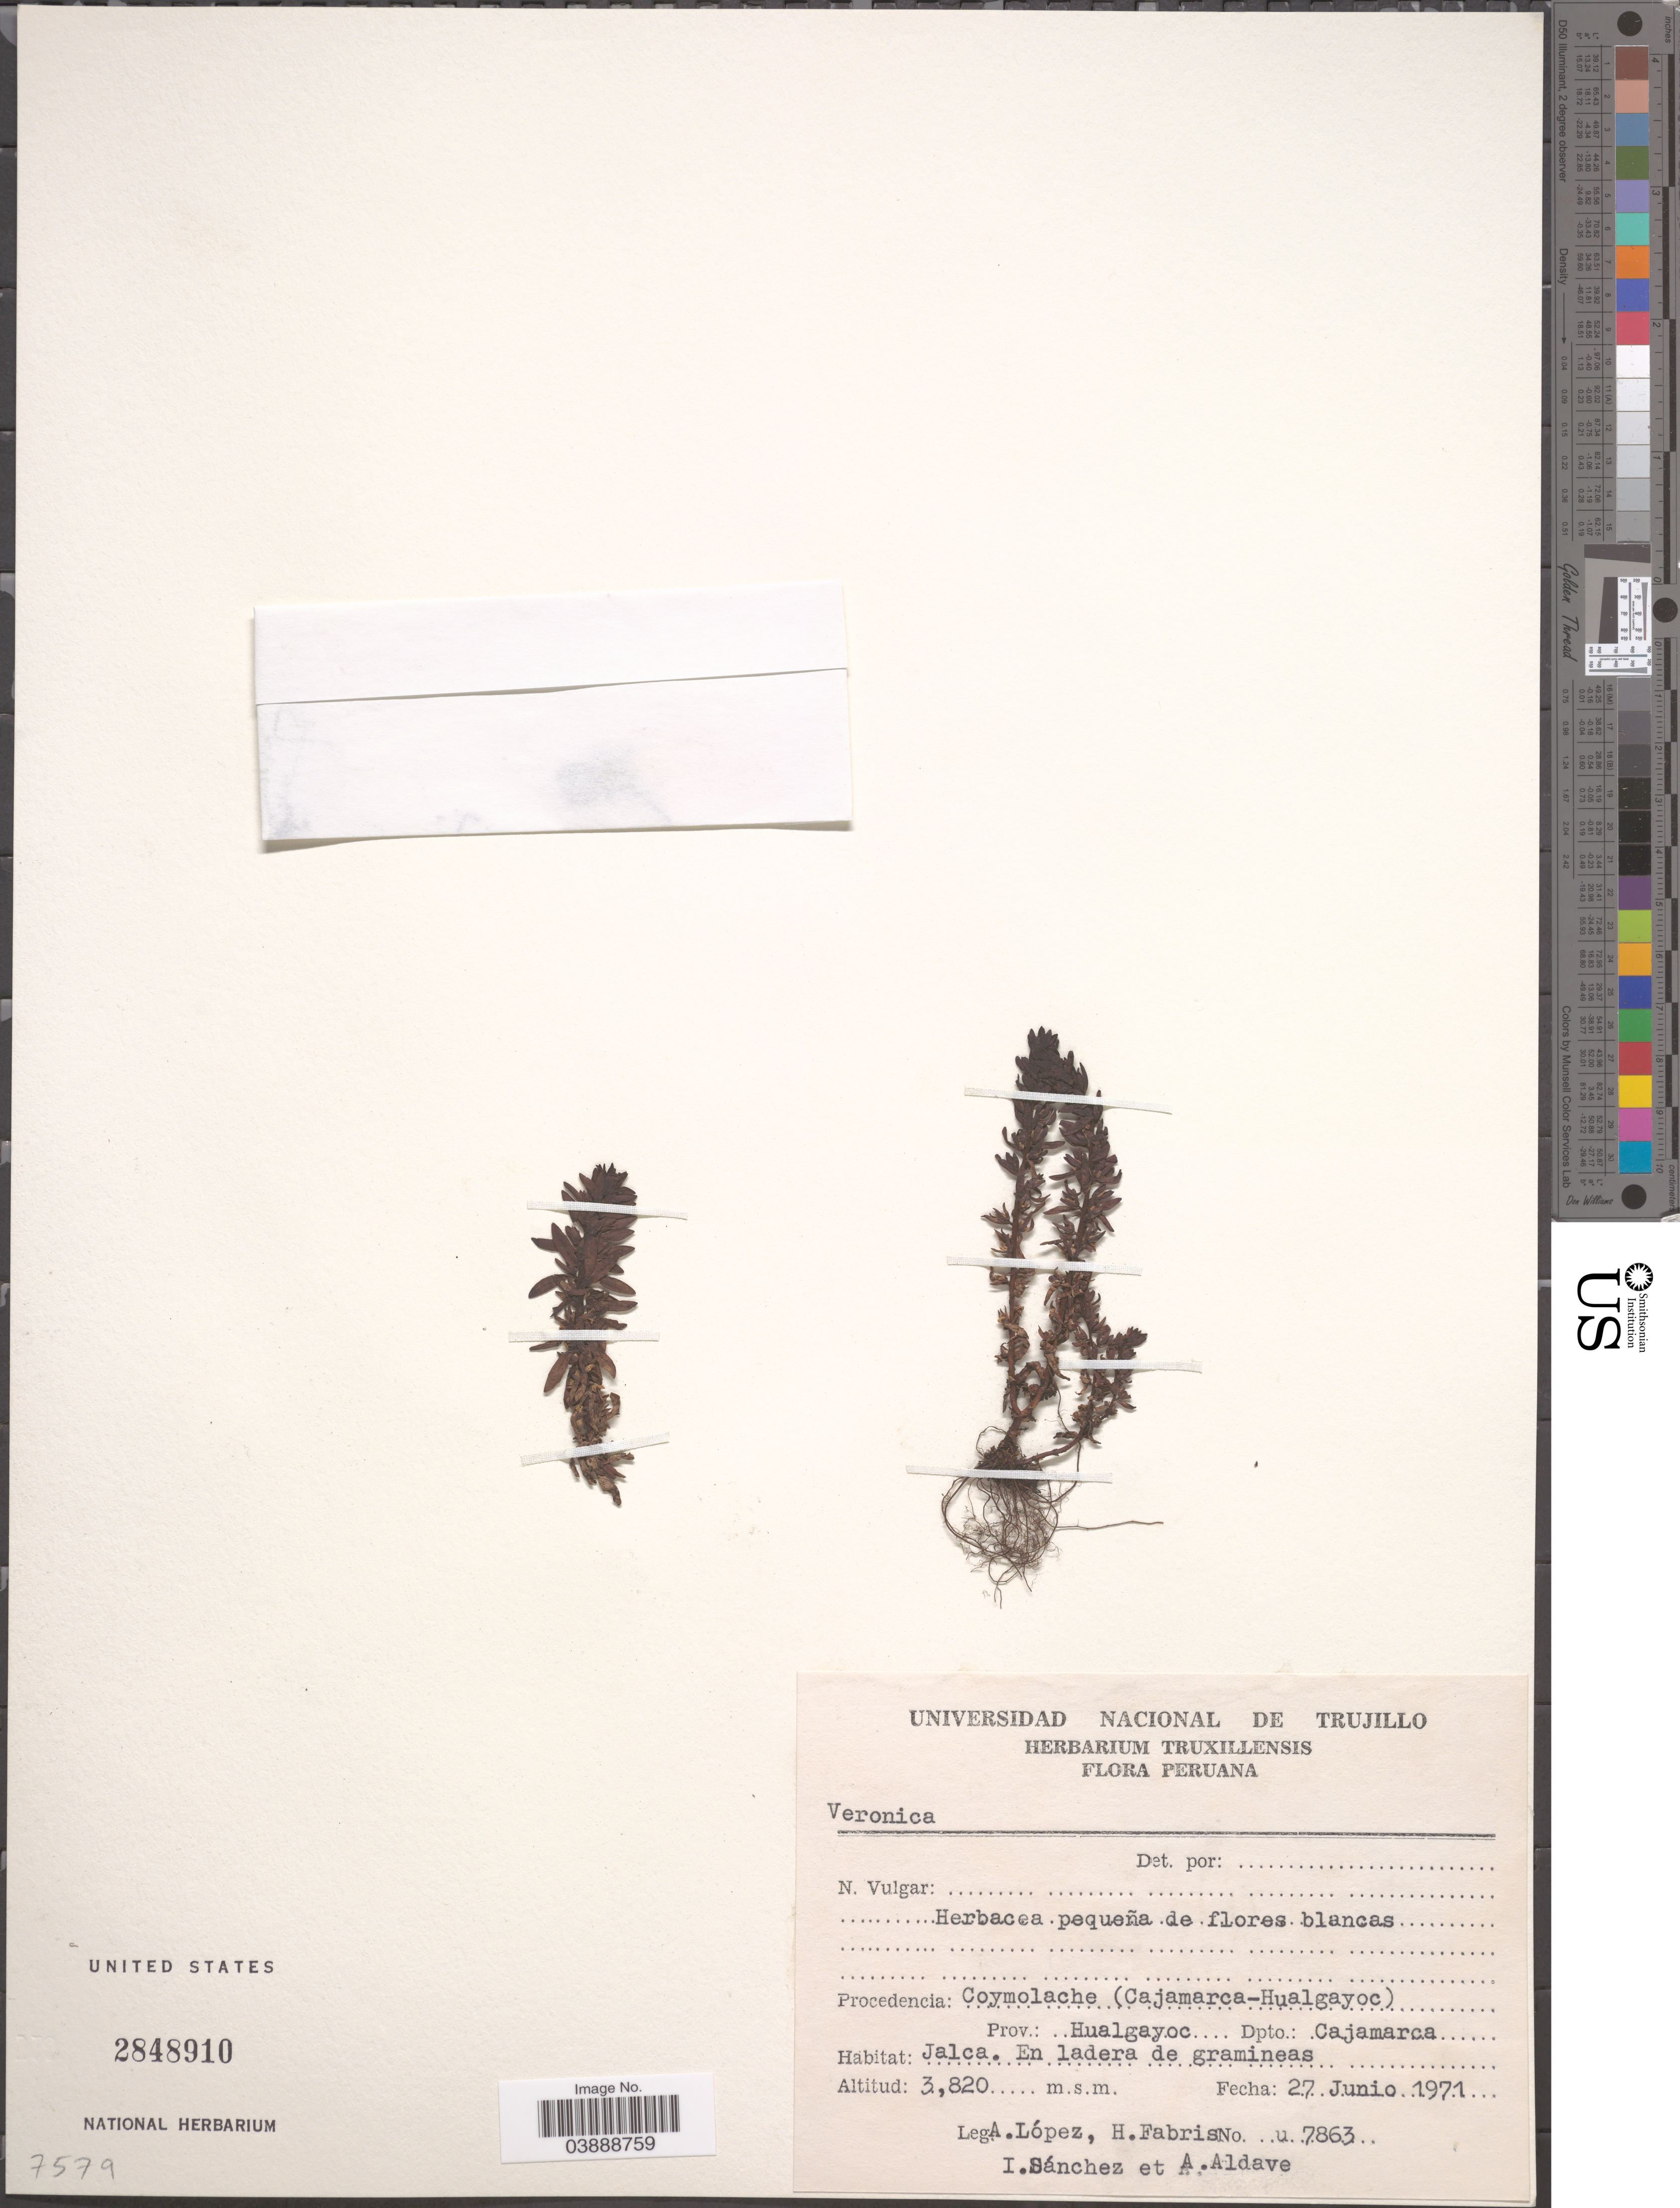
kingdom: Plantae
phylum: Tracheophyta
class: Magnoliopsida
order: Lamiales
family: Plantaginaceae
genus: Veronica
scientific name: Veronica peregrina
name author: L.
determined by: Albach, Dirk C.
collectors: A. López, H. Fabris, I. Sánchez & A. Aldave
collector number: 7863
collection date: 1971-06-27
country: Peru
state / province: Cajamarca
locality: Coymolache. (Cajamarca-Hualgayoc). Prov. Hualgayoc. Dpto.: Cajamarca.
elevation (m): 3820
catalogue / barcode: US 2848910